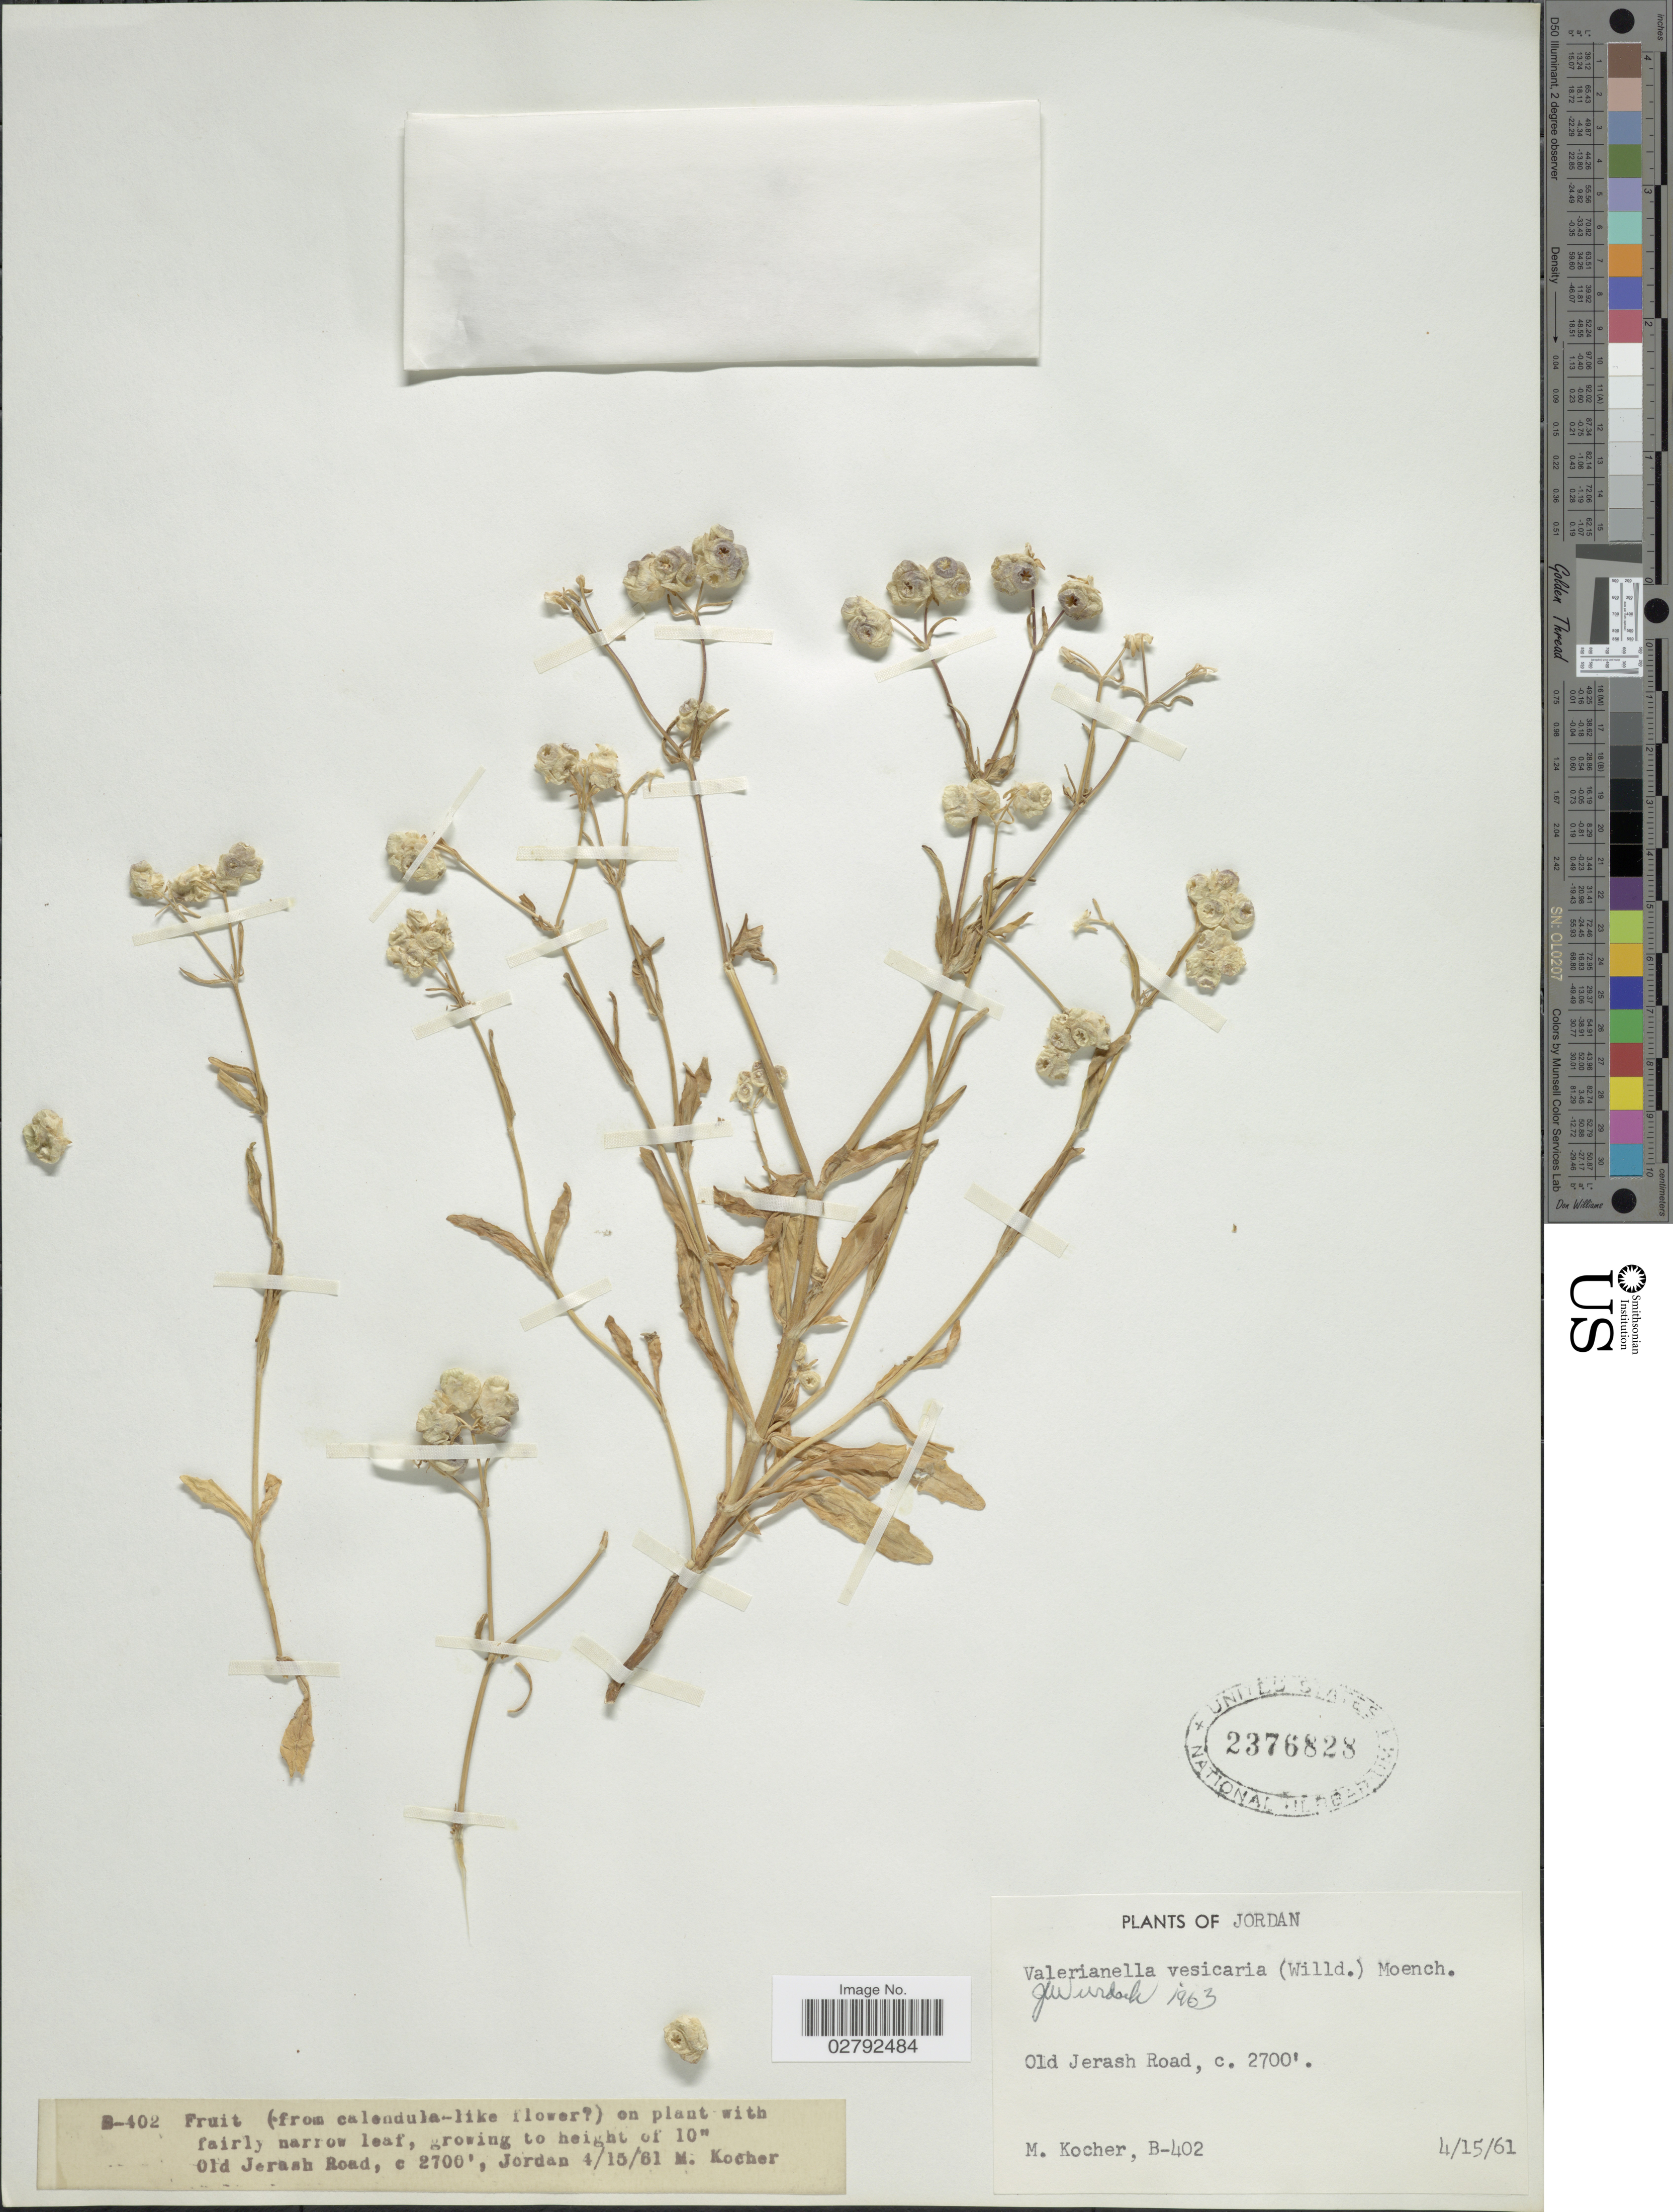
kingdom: Plantae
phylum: Tracheophyta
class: Magnoliopsida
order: Dipsacales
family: Caprifoliaceae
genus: Valerianella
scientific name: Valerianella vesicaria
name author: (L.) Moench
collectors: M. Kocher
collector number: B-402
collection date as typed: Transcribed d/m/y: 15/4/61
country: Jordan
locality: Old Jerash Road.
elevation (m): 823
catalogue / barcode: US 2376828